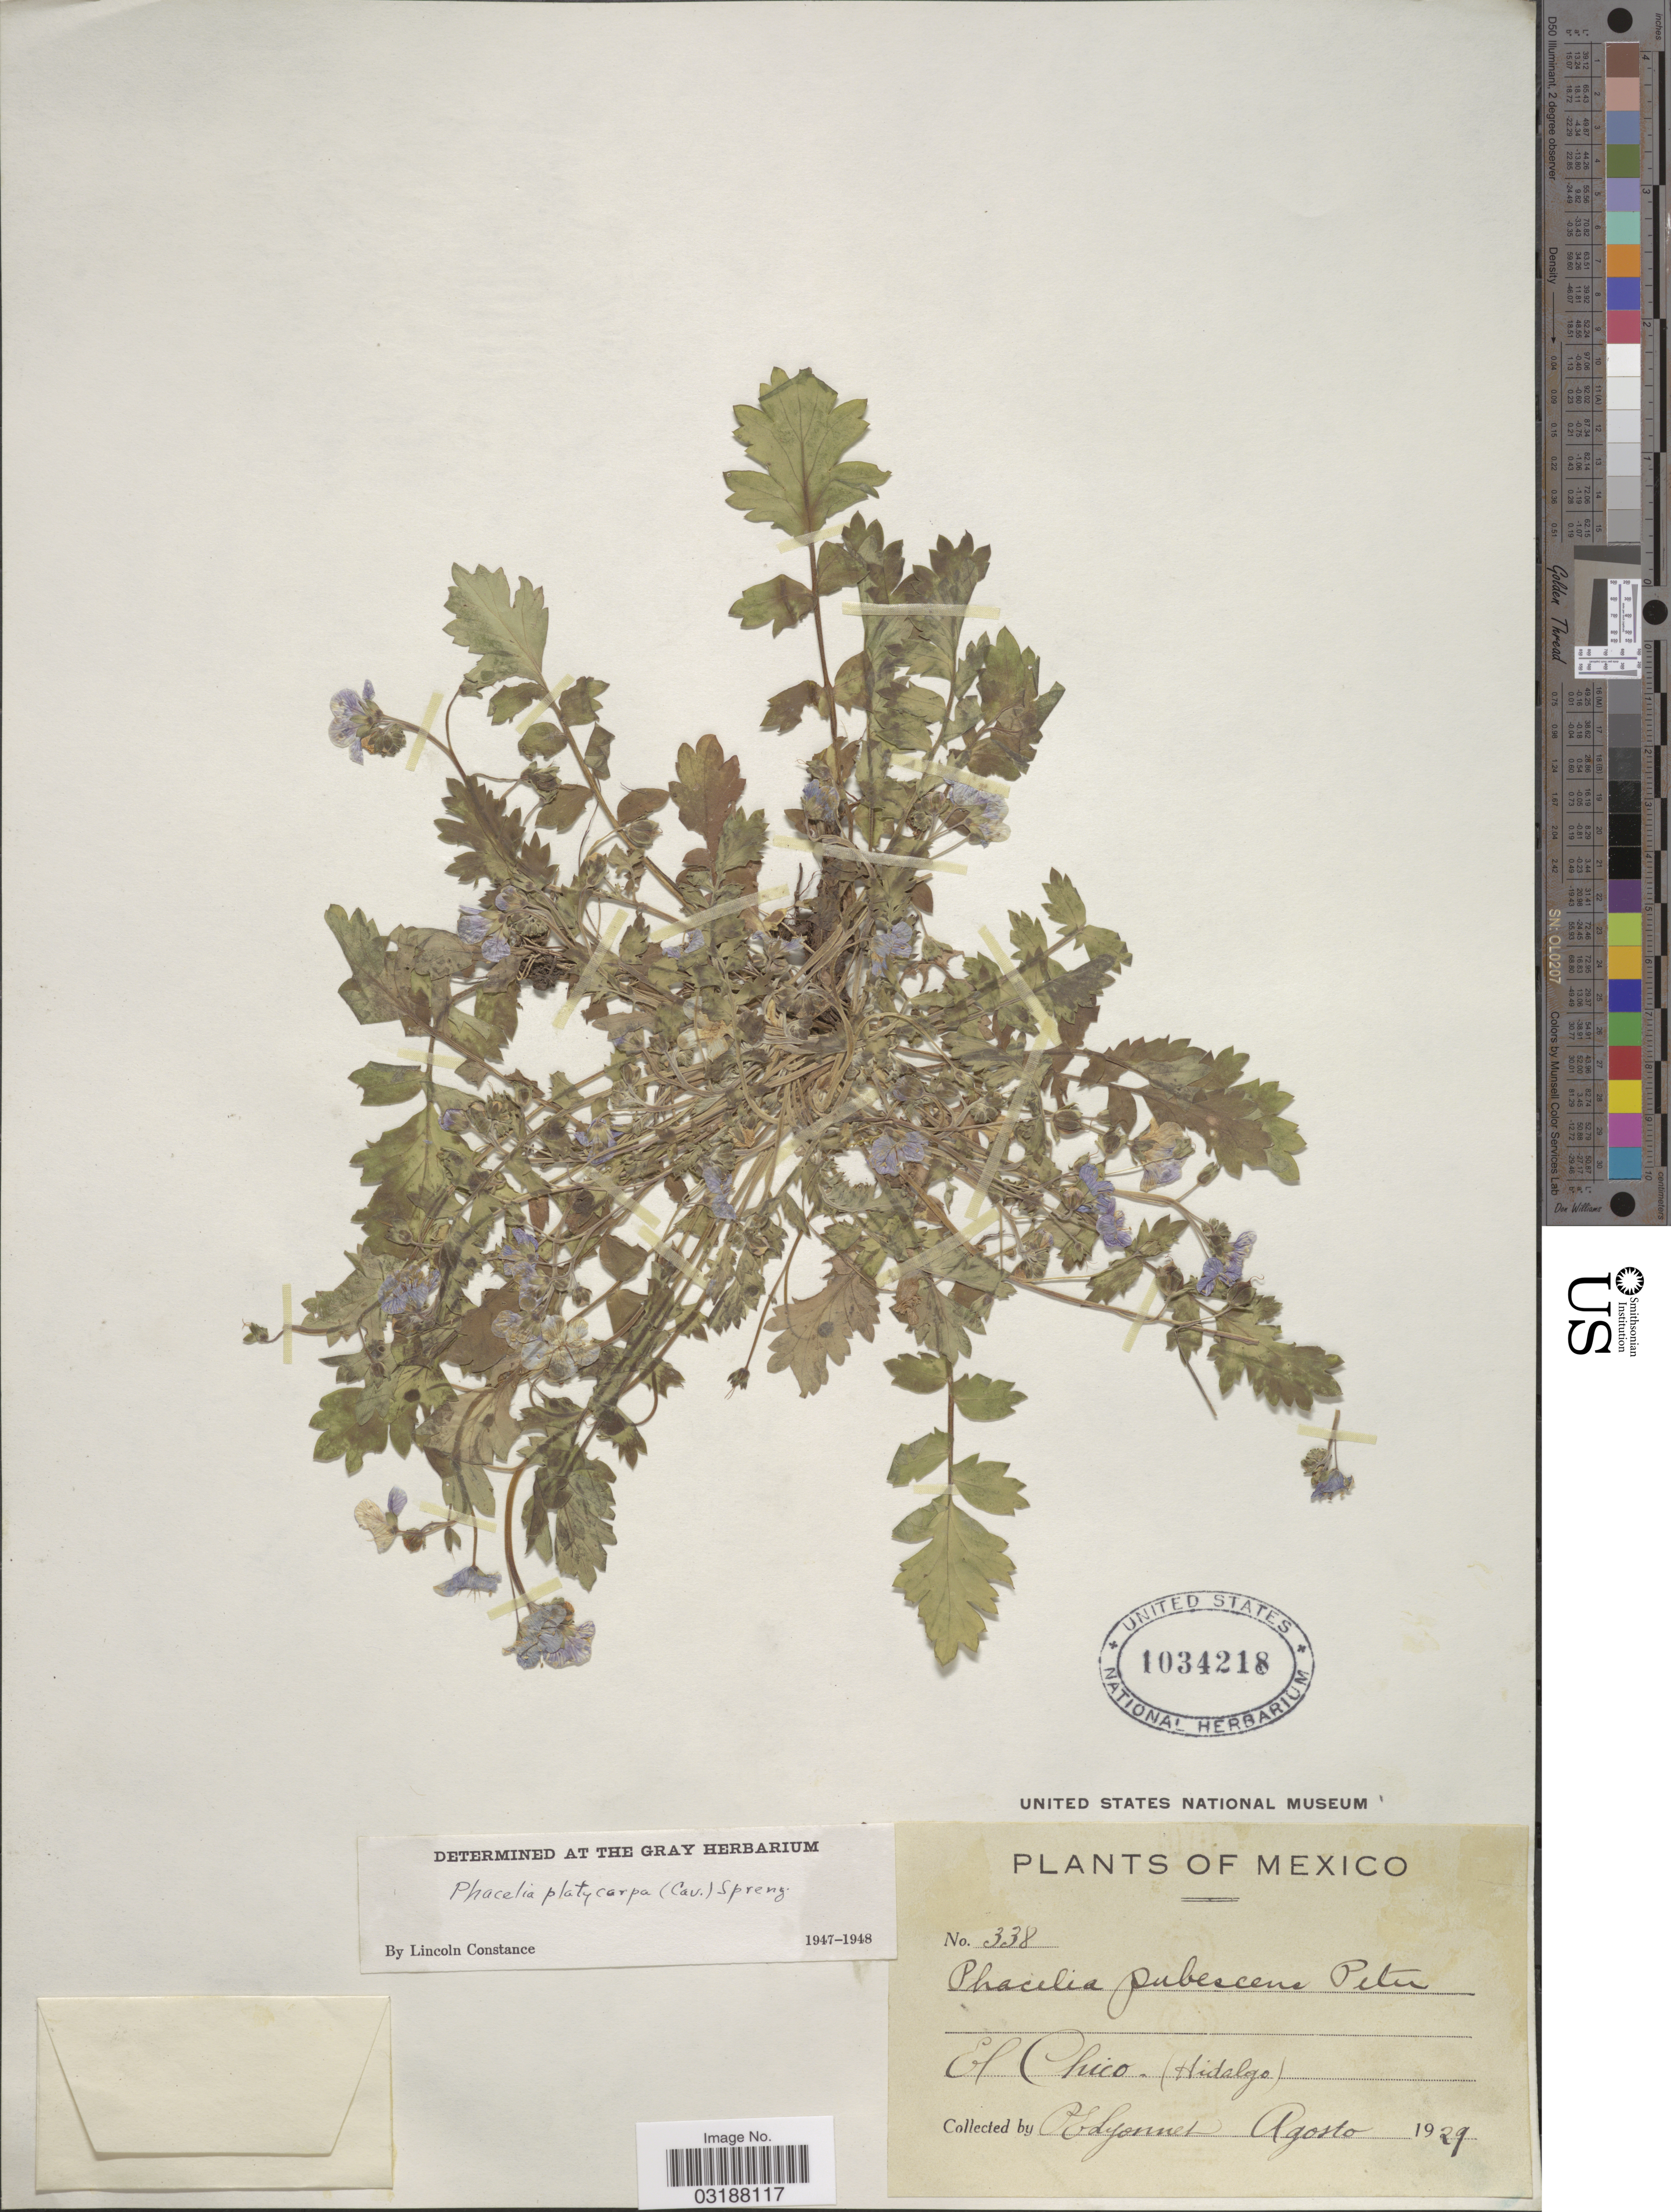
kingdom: Plantae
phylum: Tracheophyta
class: Magnoliopsida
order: Boraginales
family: Hydrophyllaceae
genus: Phacelia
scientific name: Phacelia platycarpa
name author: (Cav.) Spreng.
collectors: P. Lyonnet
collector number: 338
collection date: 1929-08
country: Mexico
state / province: Hidalgo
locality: El Chico, (Hidalgo).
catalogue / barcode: US 1034218